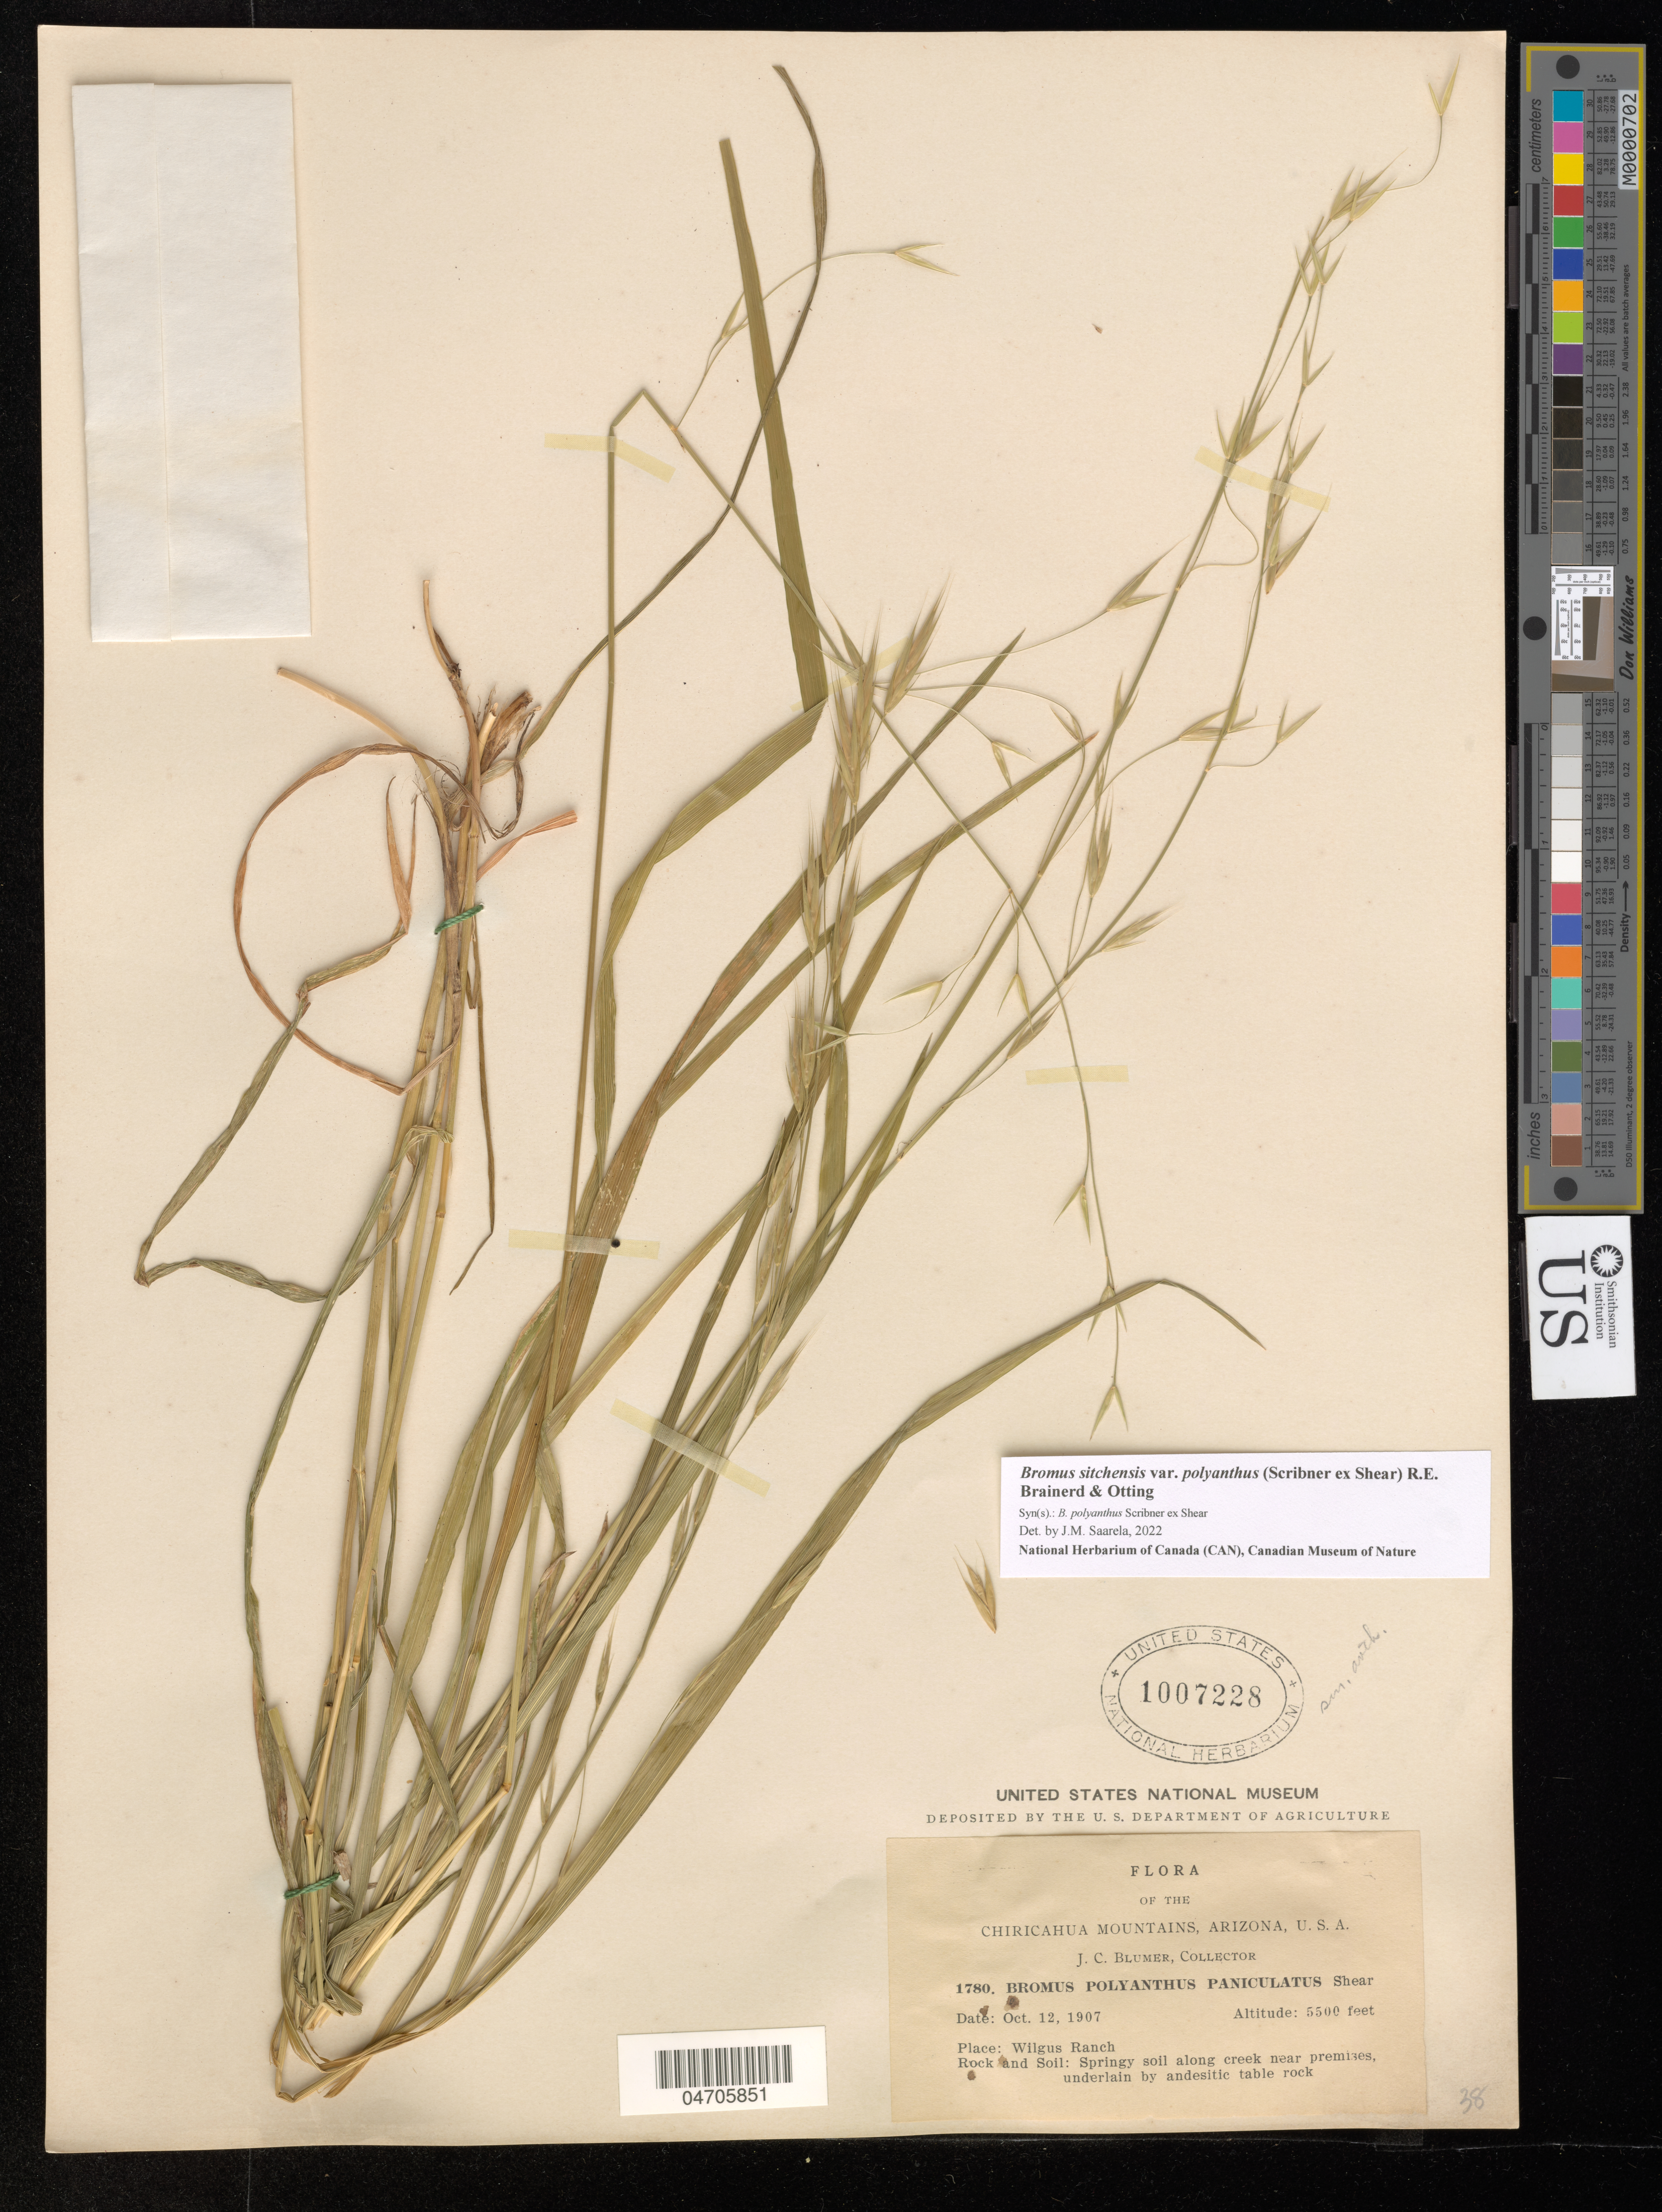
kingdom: Plantae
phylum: Tracheophyta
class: Liliopsida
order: Poales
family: Poaceae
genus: Bromus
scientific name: Bromus sitchensis var. polyanthus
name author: (Scribn. ex Shear) R.E. Brainerd & Otting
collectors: J. C. Blumer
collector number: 1780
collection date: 1907-10-12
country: United States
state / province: Arizona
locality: Chiricahua Mountains. Wilgus Ranch.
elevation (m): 1676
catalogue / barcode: US 1007228